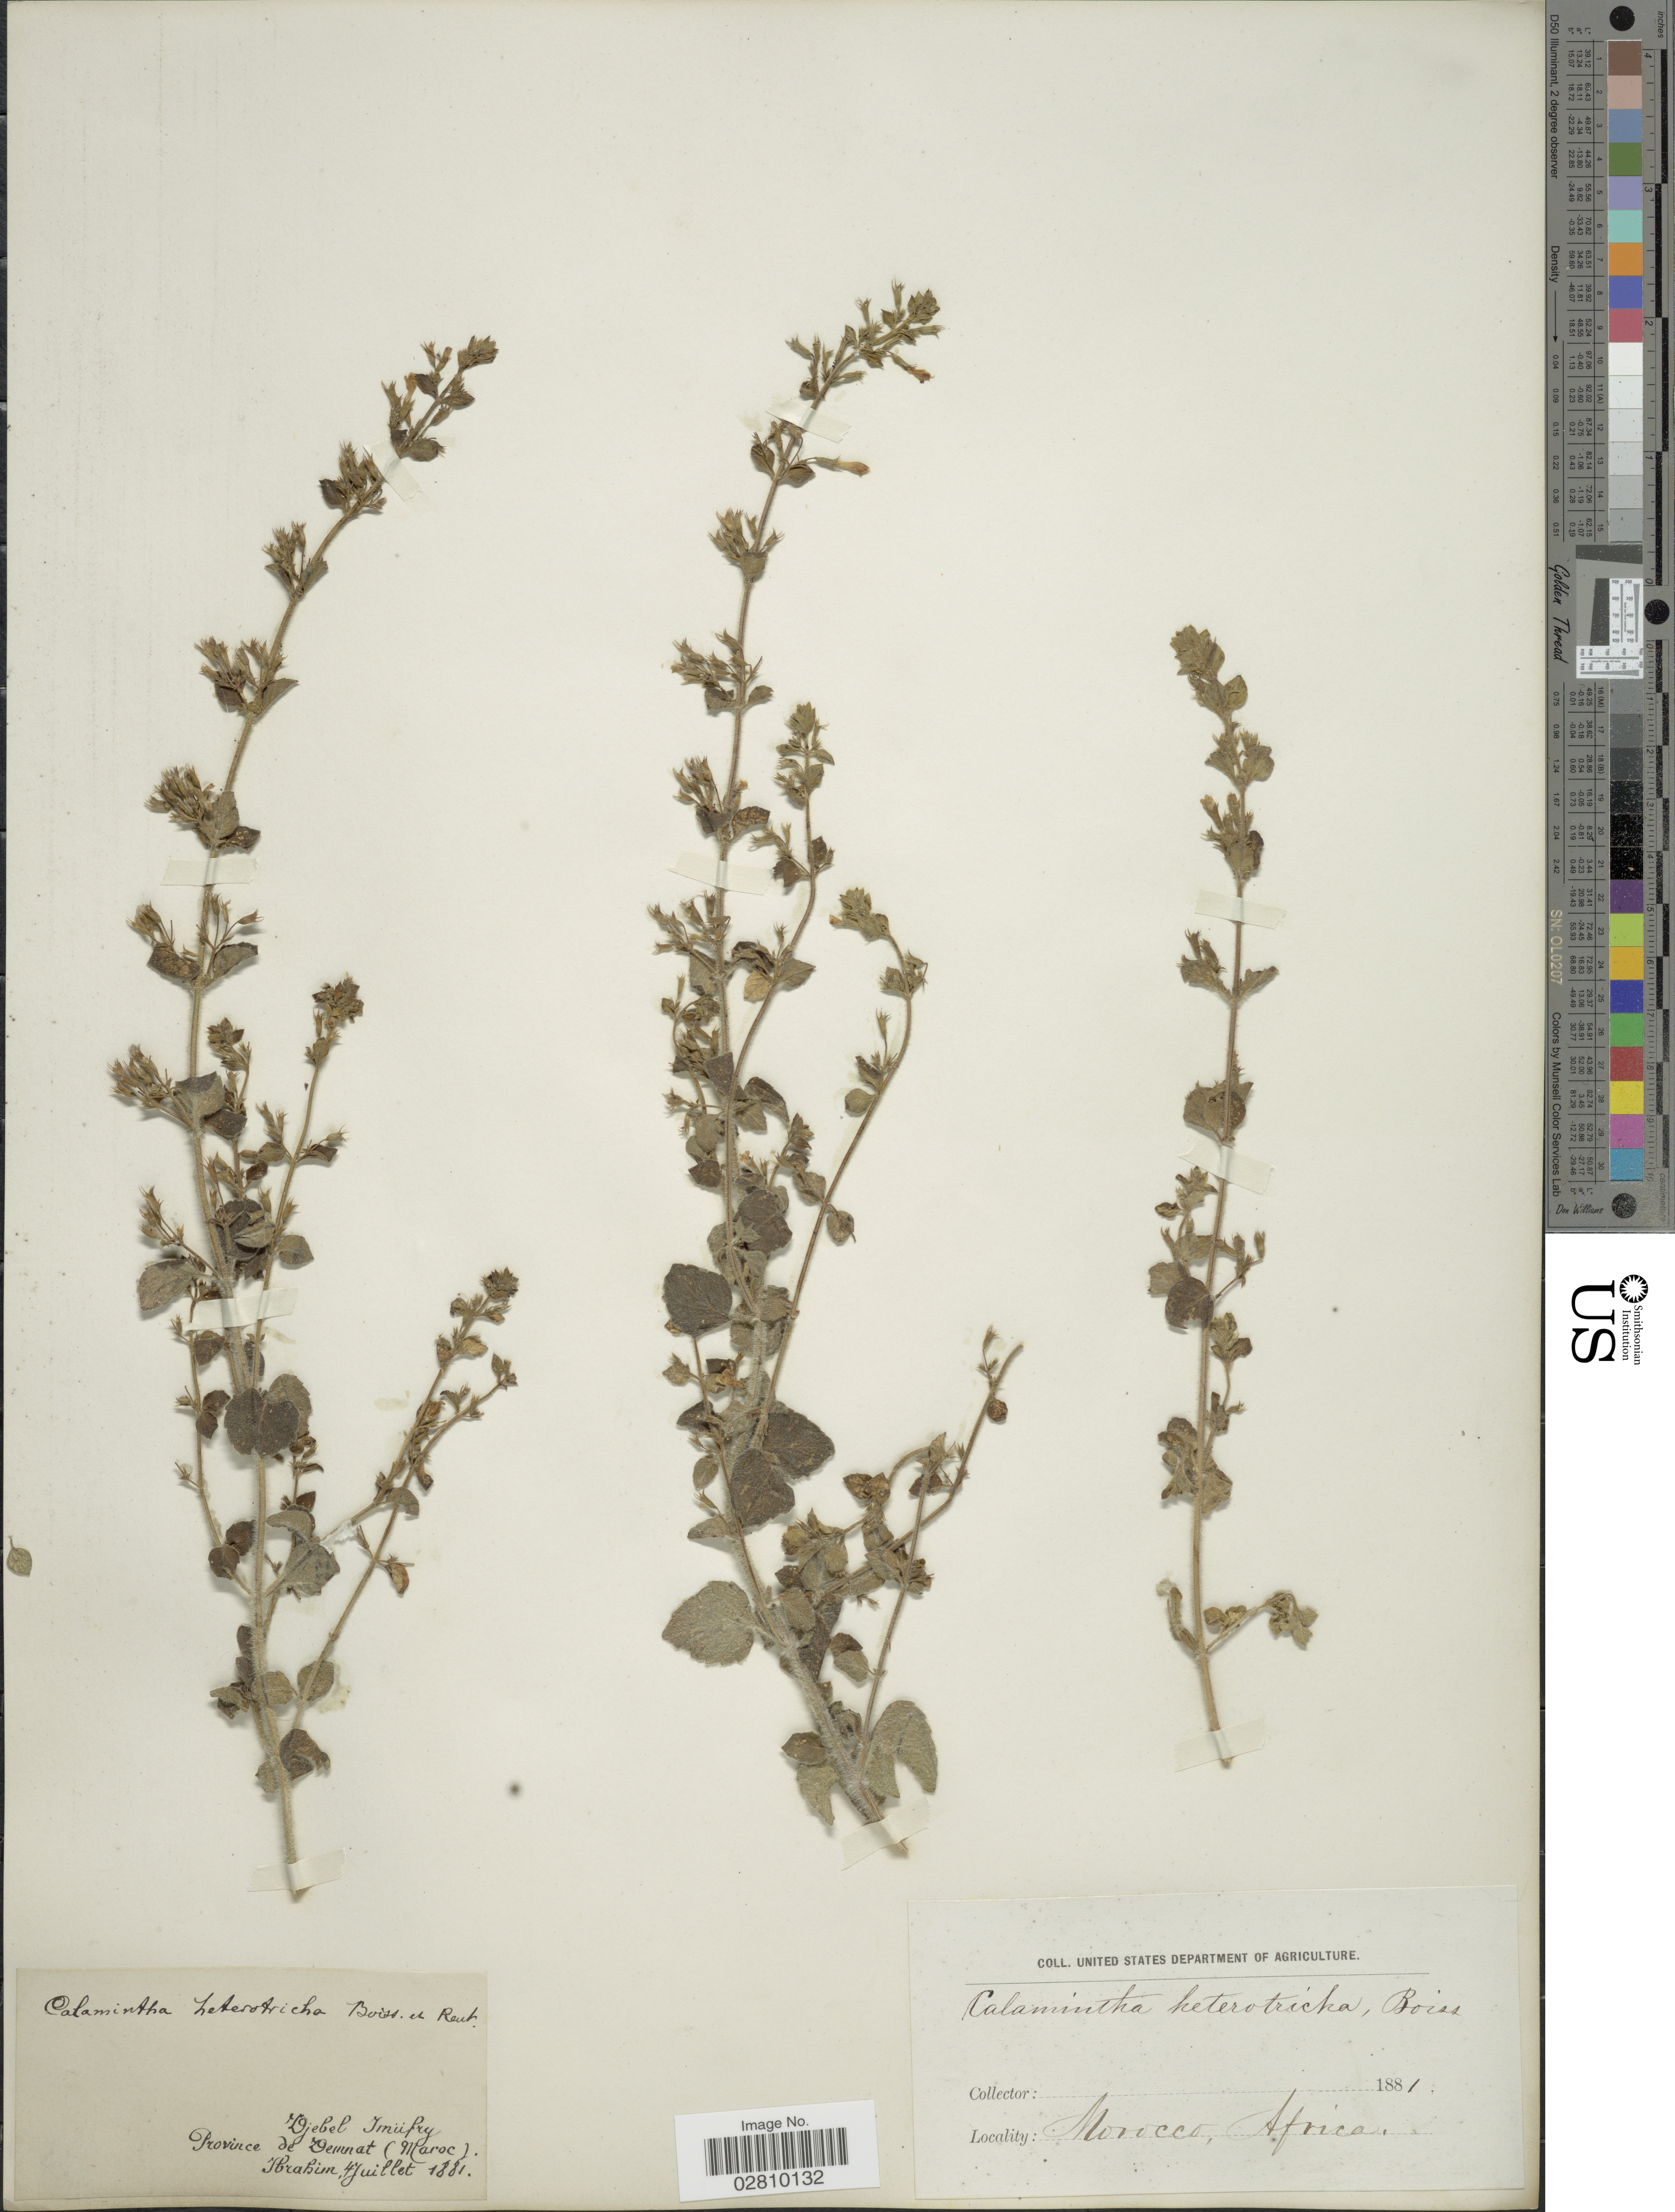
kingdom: Plantae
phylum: Tracheophyta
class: Magnoliopsida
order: Lamiales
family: Lamiaceae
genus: Calamintha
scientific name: Calamintha heterotricha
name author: Boiss. & Reut.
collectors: -. Ibrahim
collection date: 1881-07-04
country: Morocco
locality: Djebel Imiifry [interpreted]. Province de Demnat (Maroc).